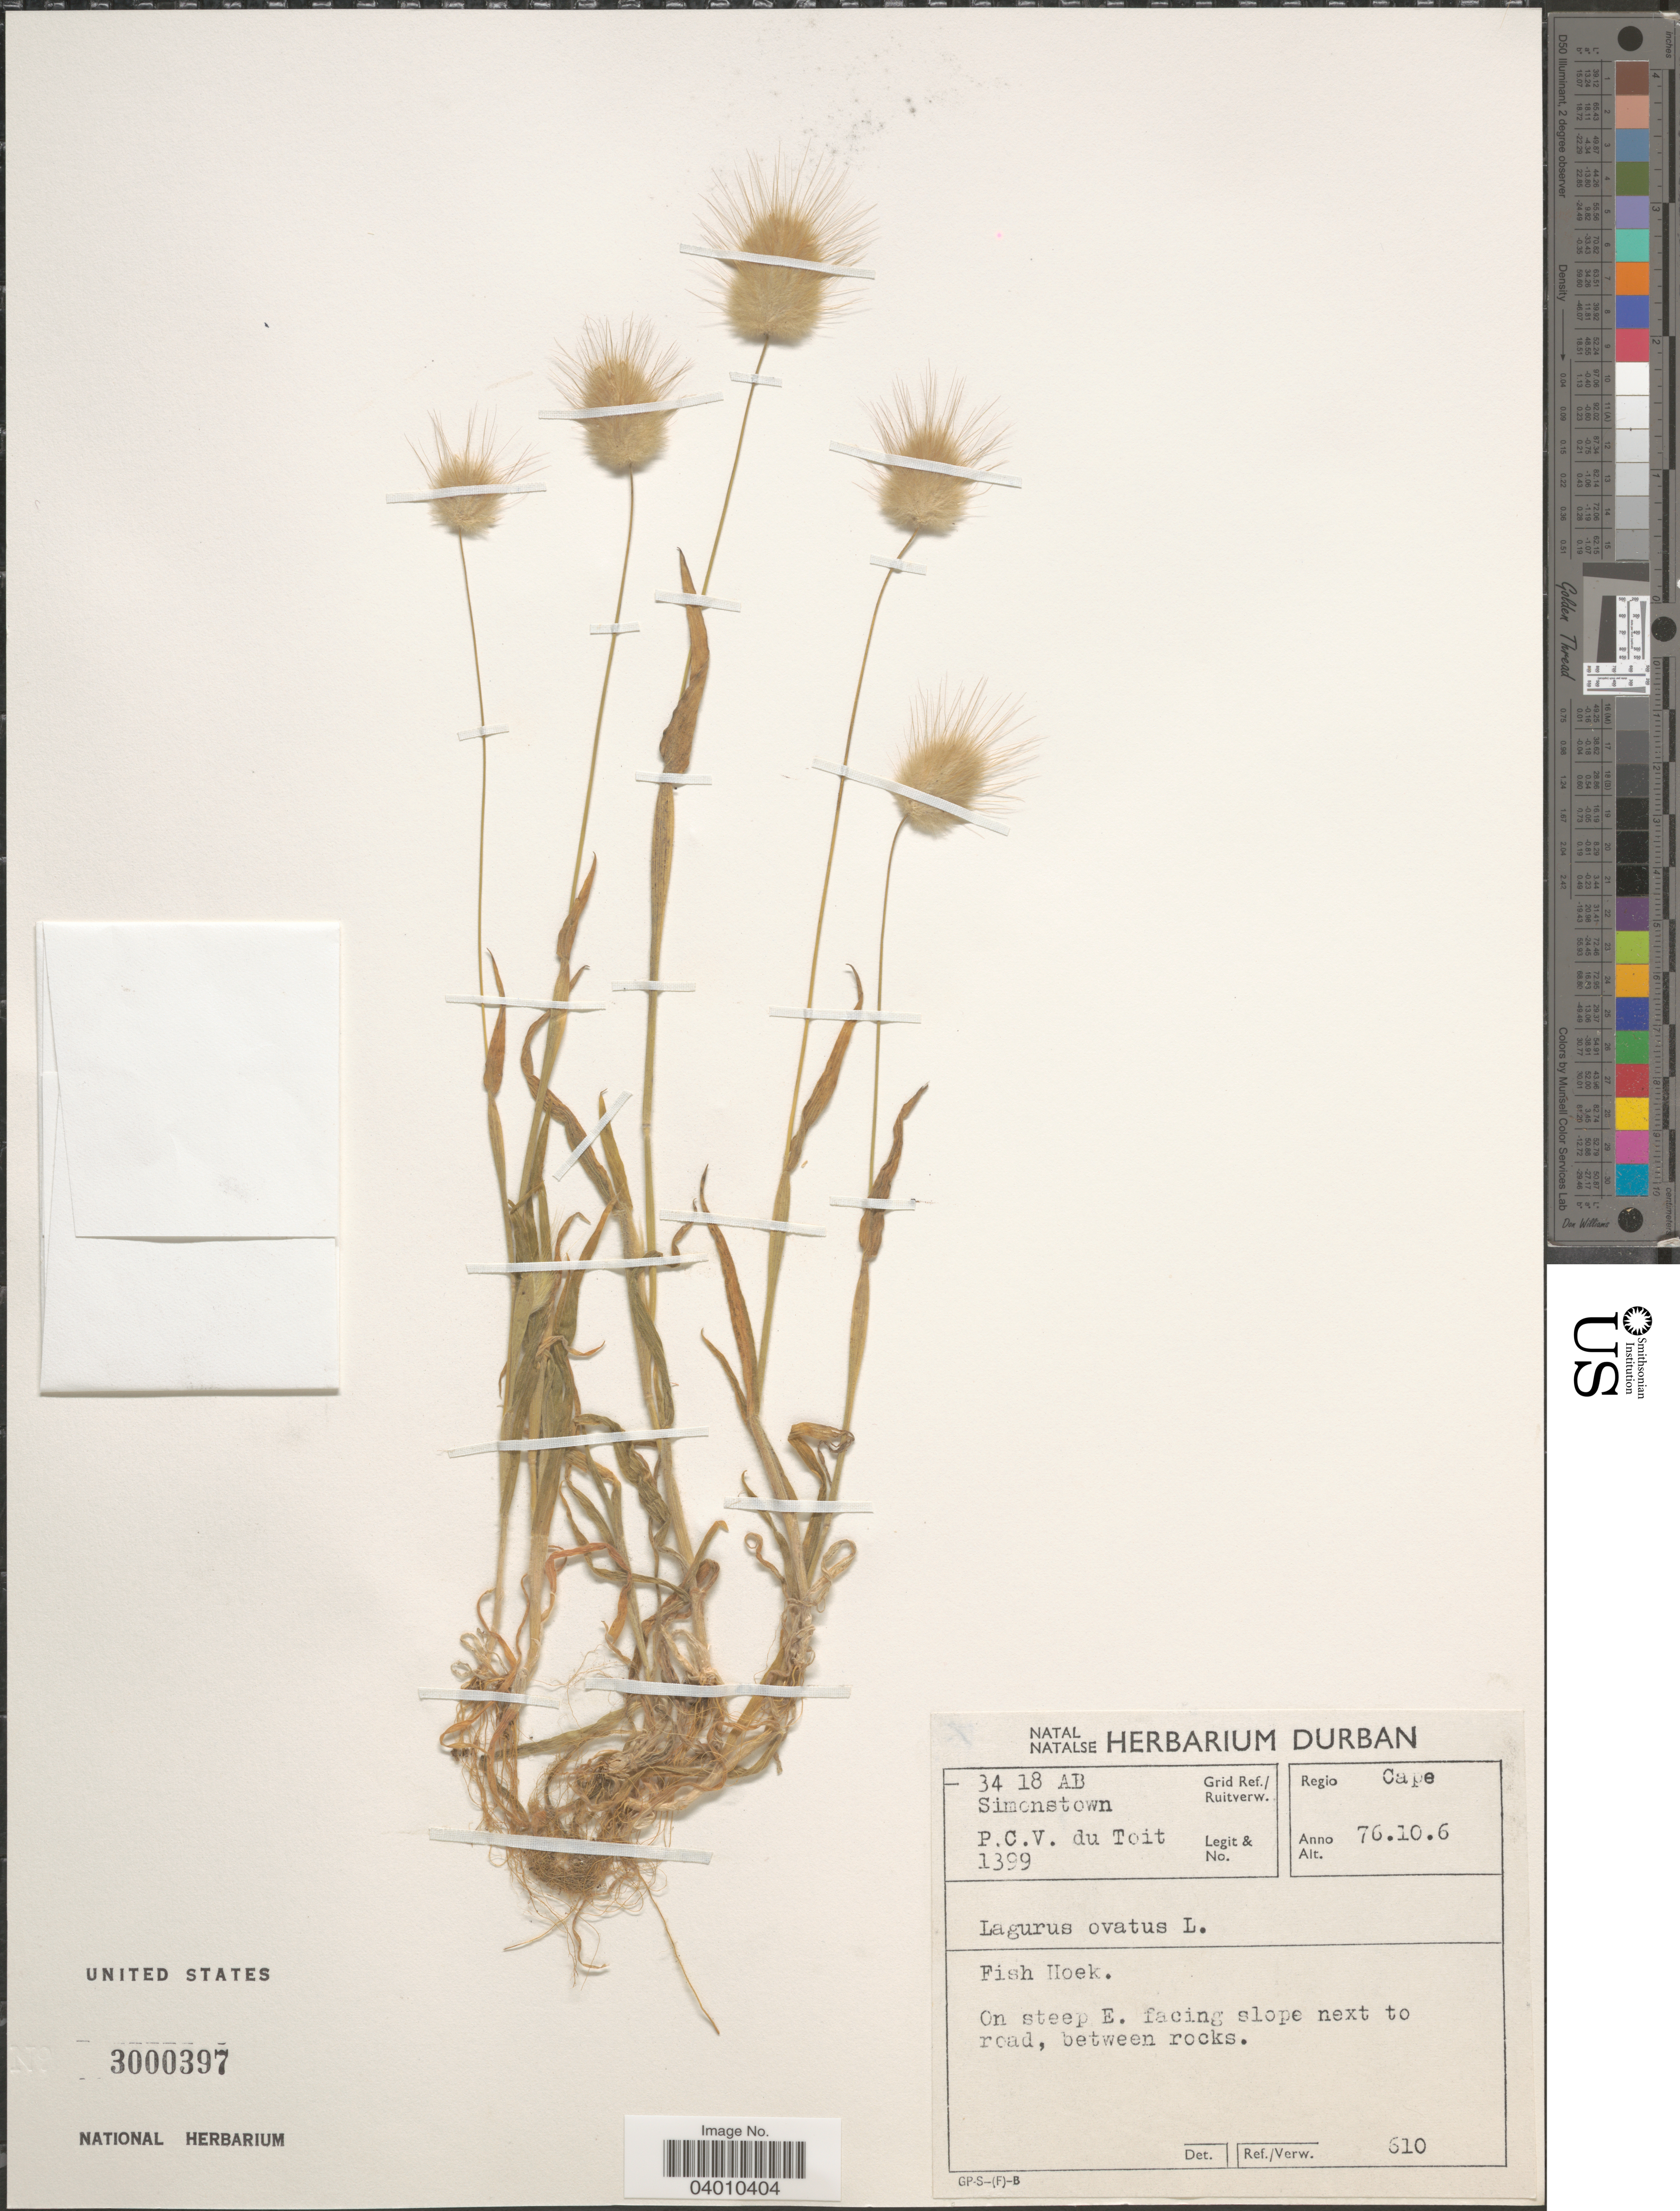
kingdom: Plantae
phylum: Tracheophyta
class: Liliopsida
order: Poales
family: Poaceae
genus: Lagurus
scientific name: Lagurus ovatus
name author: L.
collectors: P. Du Toit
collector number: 1399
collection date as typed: Transcribed d/m/y: 6/10/76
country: South Africa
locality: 34 18 AB Simonstown Grid Ref./Ruitverw. Regio Cape. Fish Hoek. On steep E. facing slope next to road.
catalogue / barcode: US 3000397